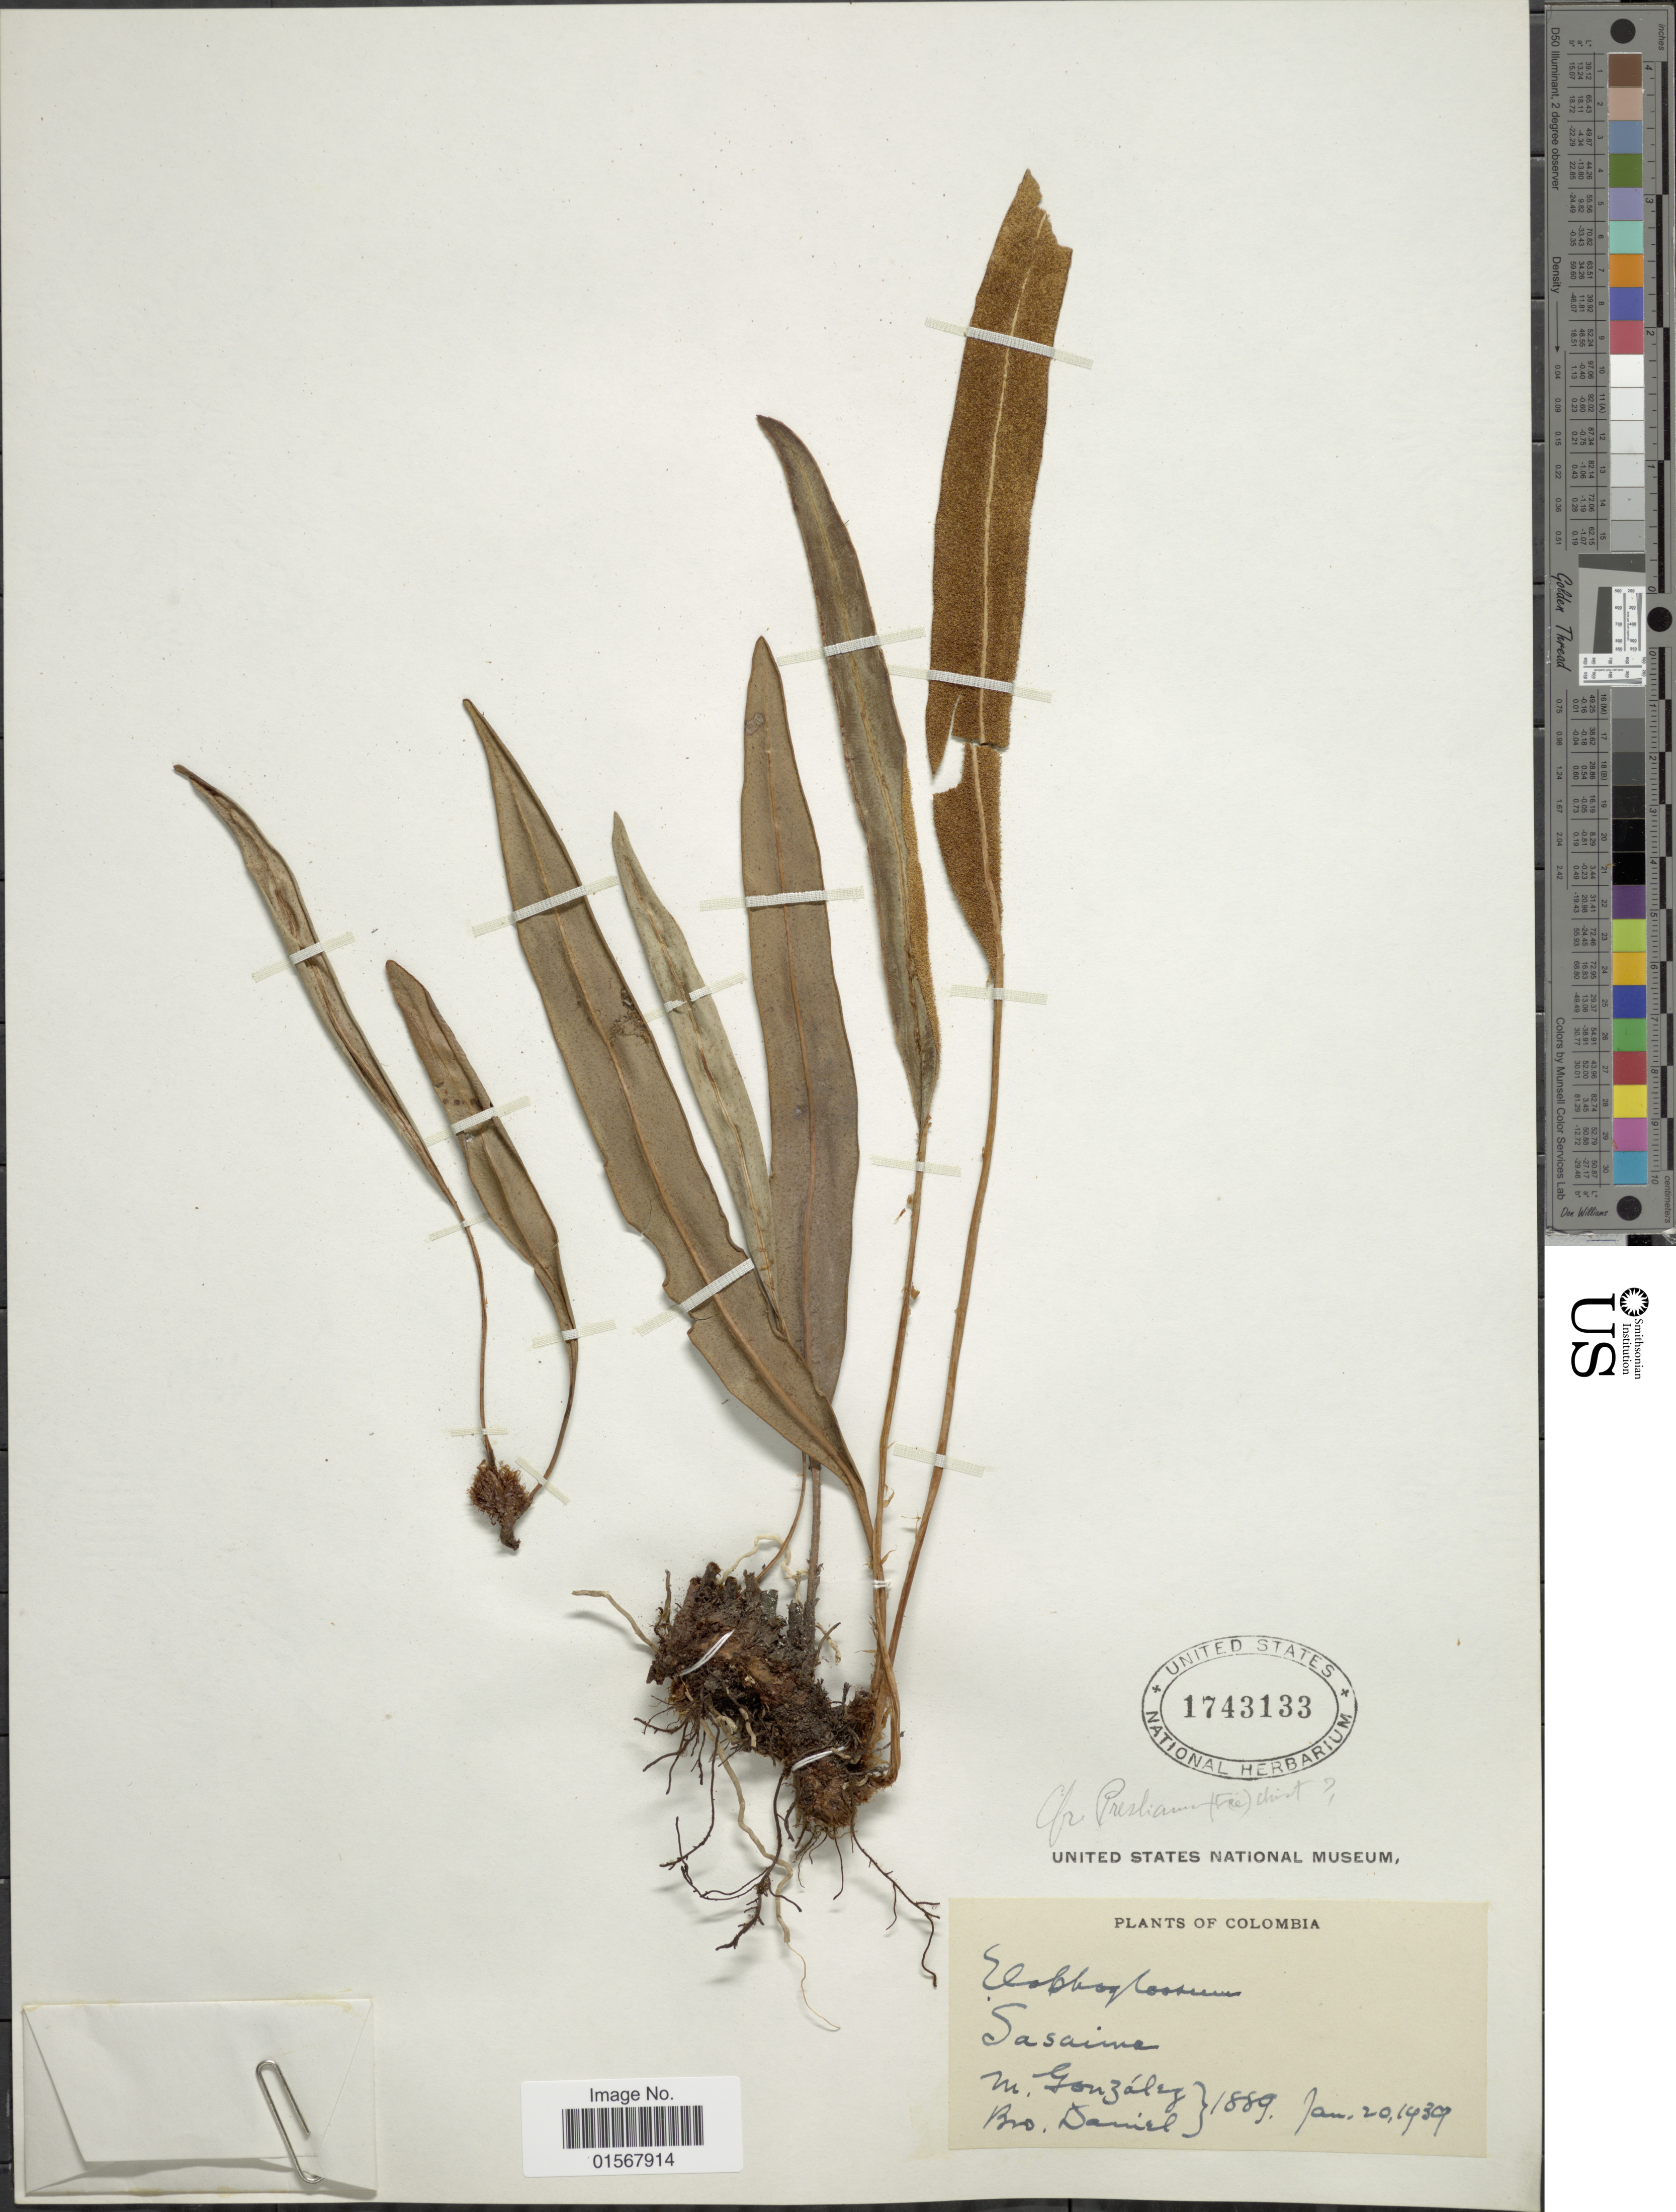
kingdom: Plantae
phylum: Tracheophyta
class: Polypodiopsida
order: Polypodiales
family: Dryopteridaceae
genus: Elaphoglossum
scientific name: Elaphoglossum sp.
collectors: M. Gonzalez & Bro. Daniel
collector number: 1889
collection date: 1939-01-20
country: Colombia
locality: Sasaima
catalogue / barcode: US 1743133